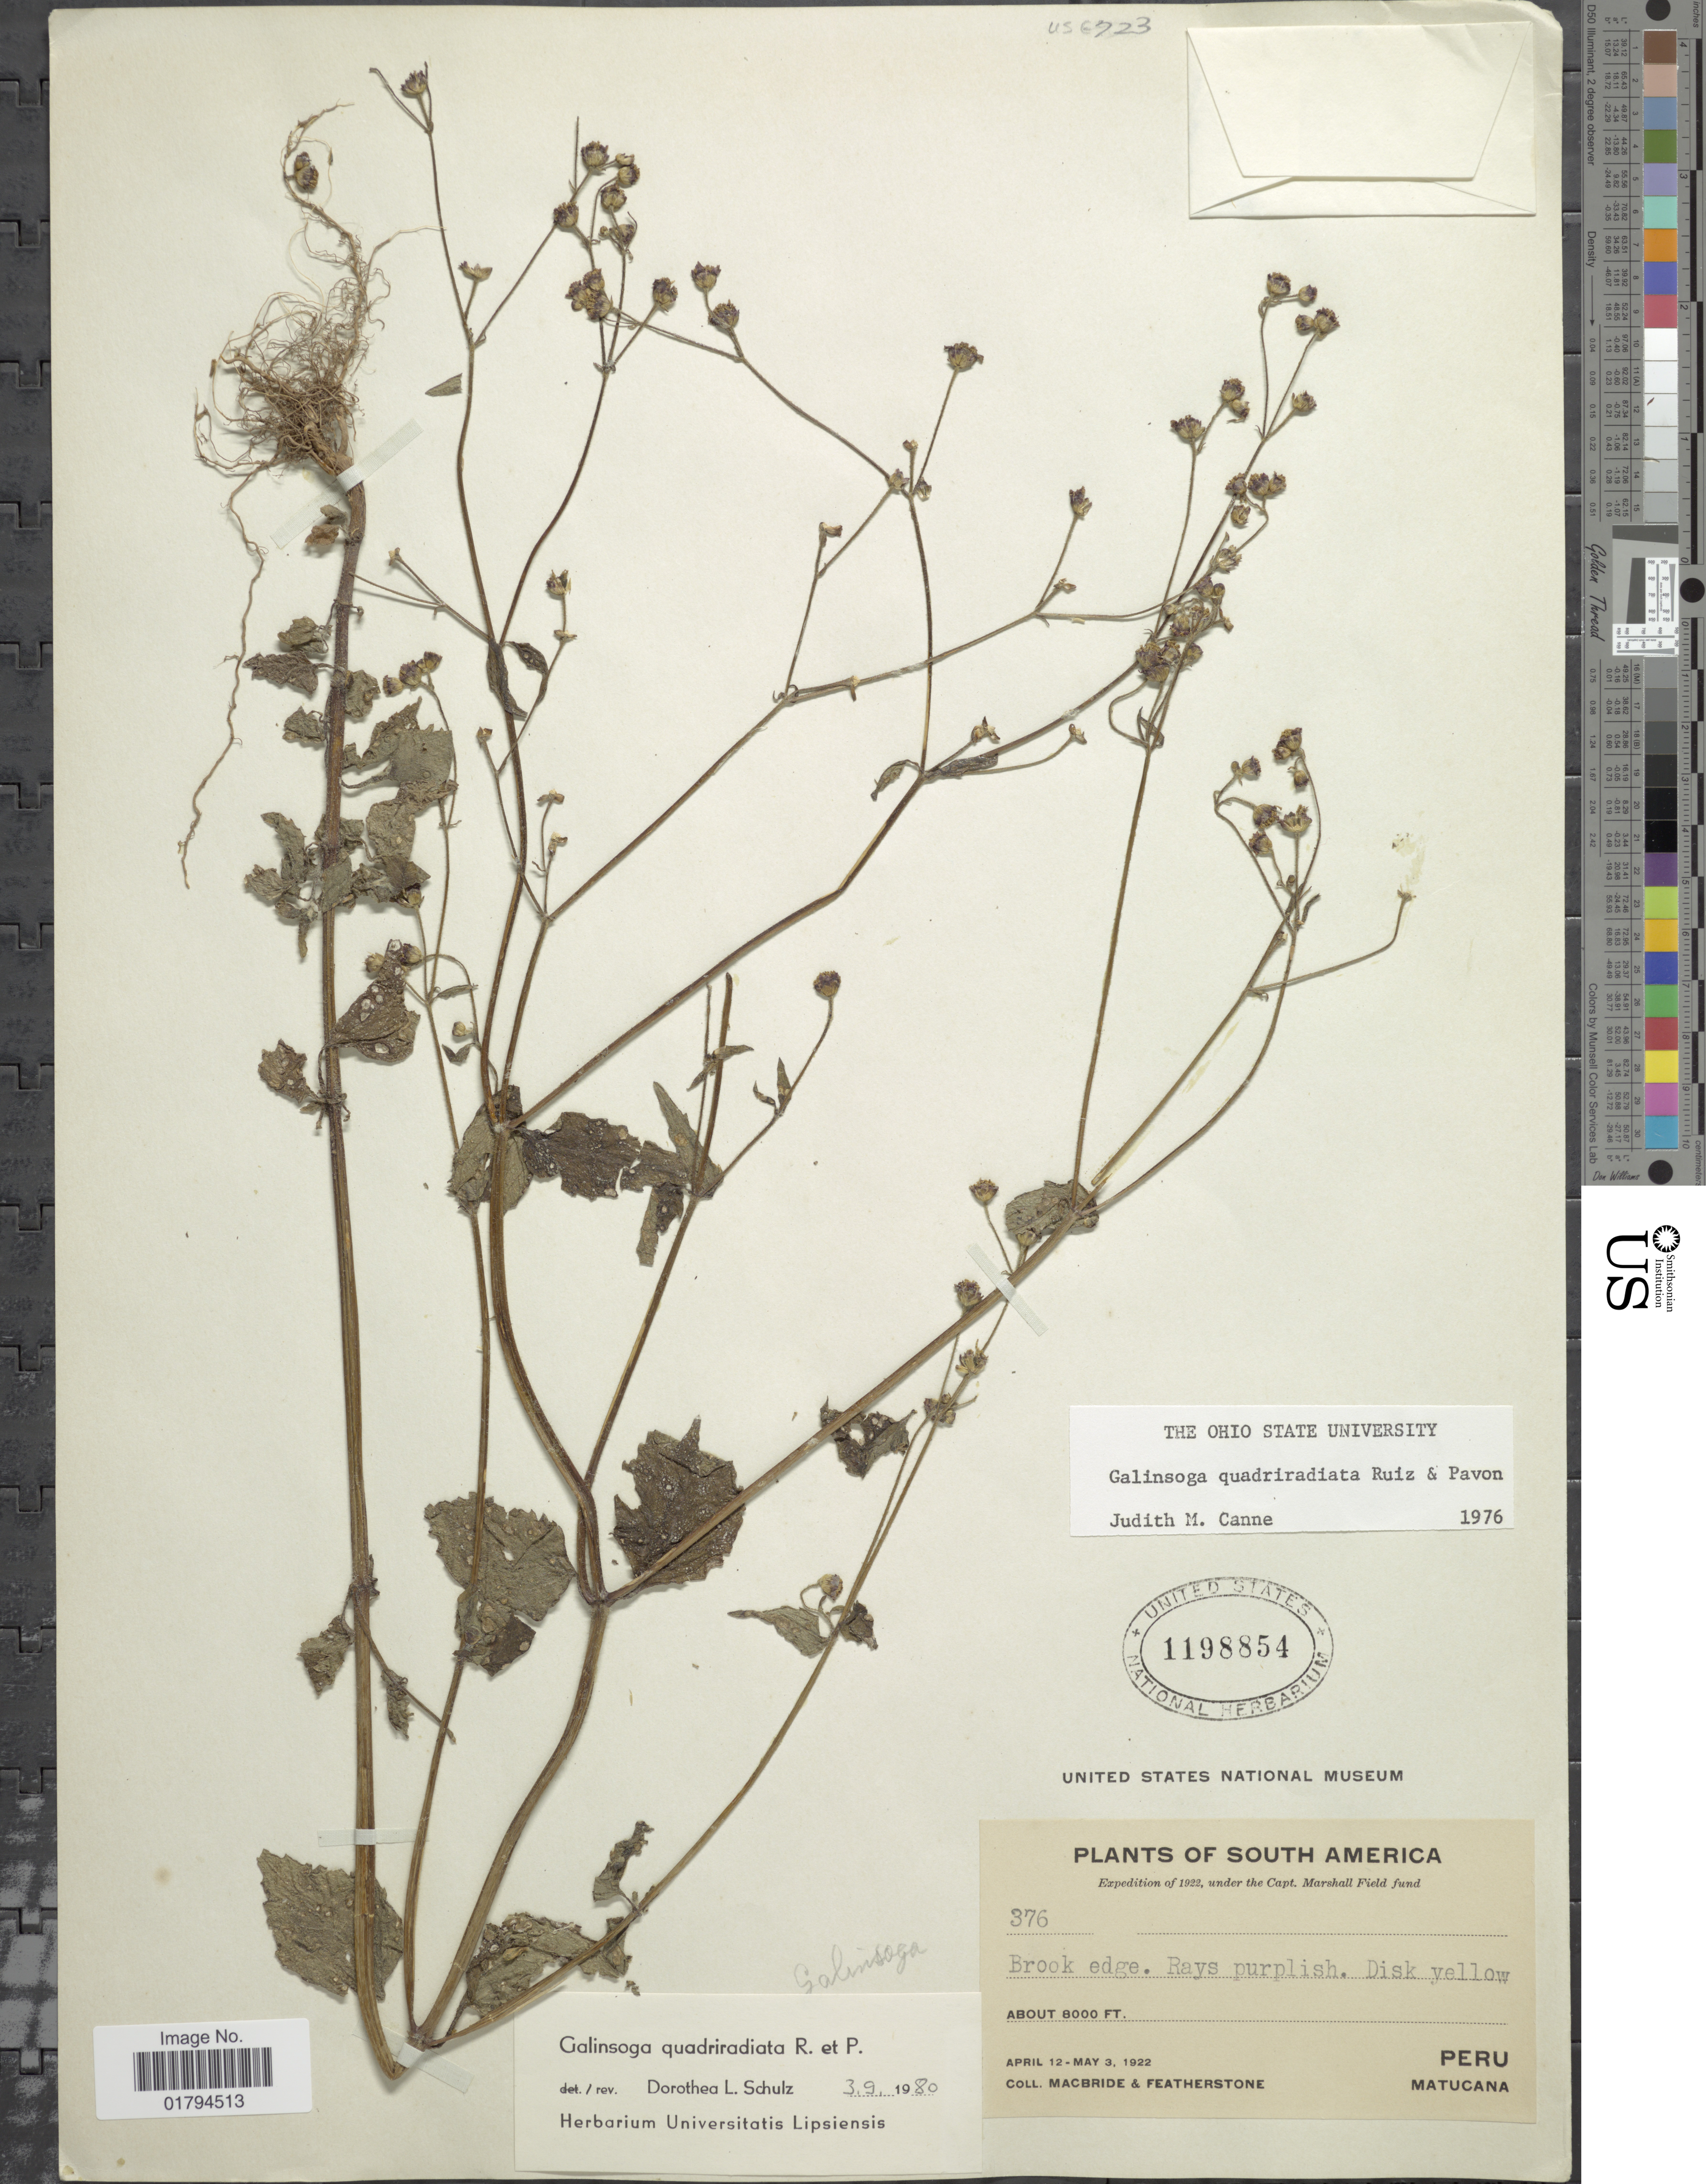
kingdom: Plantae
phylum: Tracheophyta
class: Magnoliopsida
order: Asterales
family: Asteraceae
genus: Galinsoga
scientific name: Galinsoga quadriradiata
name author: Ruiz & Pav.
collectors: Macbride, -- & -. Featherstone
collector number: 976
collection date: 1922-04-12/1922-05-03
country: Peru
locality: Matucana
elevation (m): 2438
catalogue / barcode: US 1198854